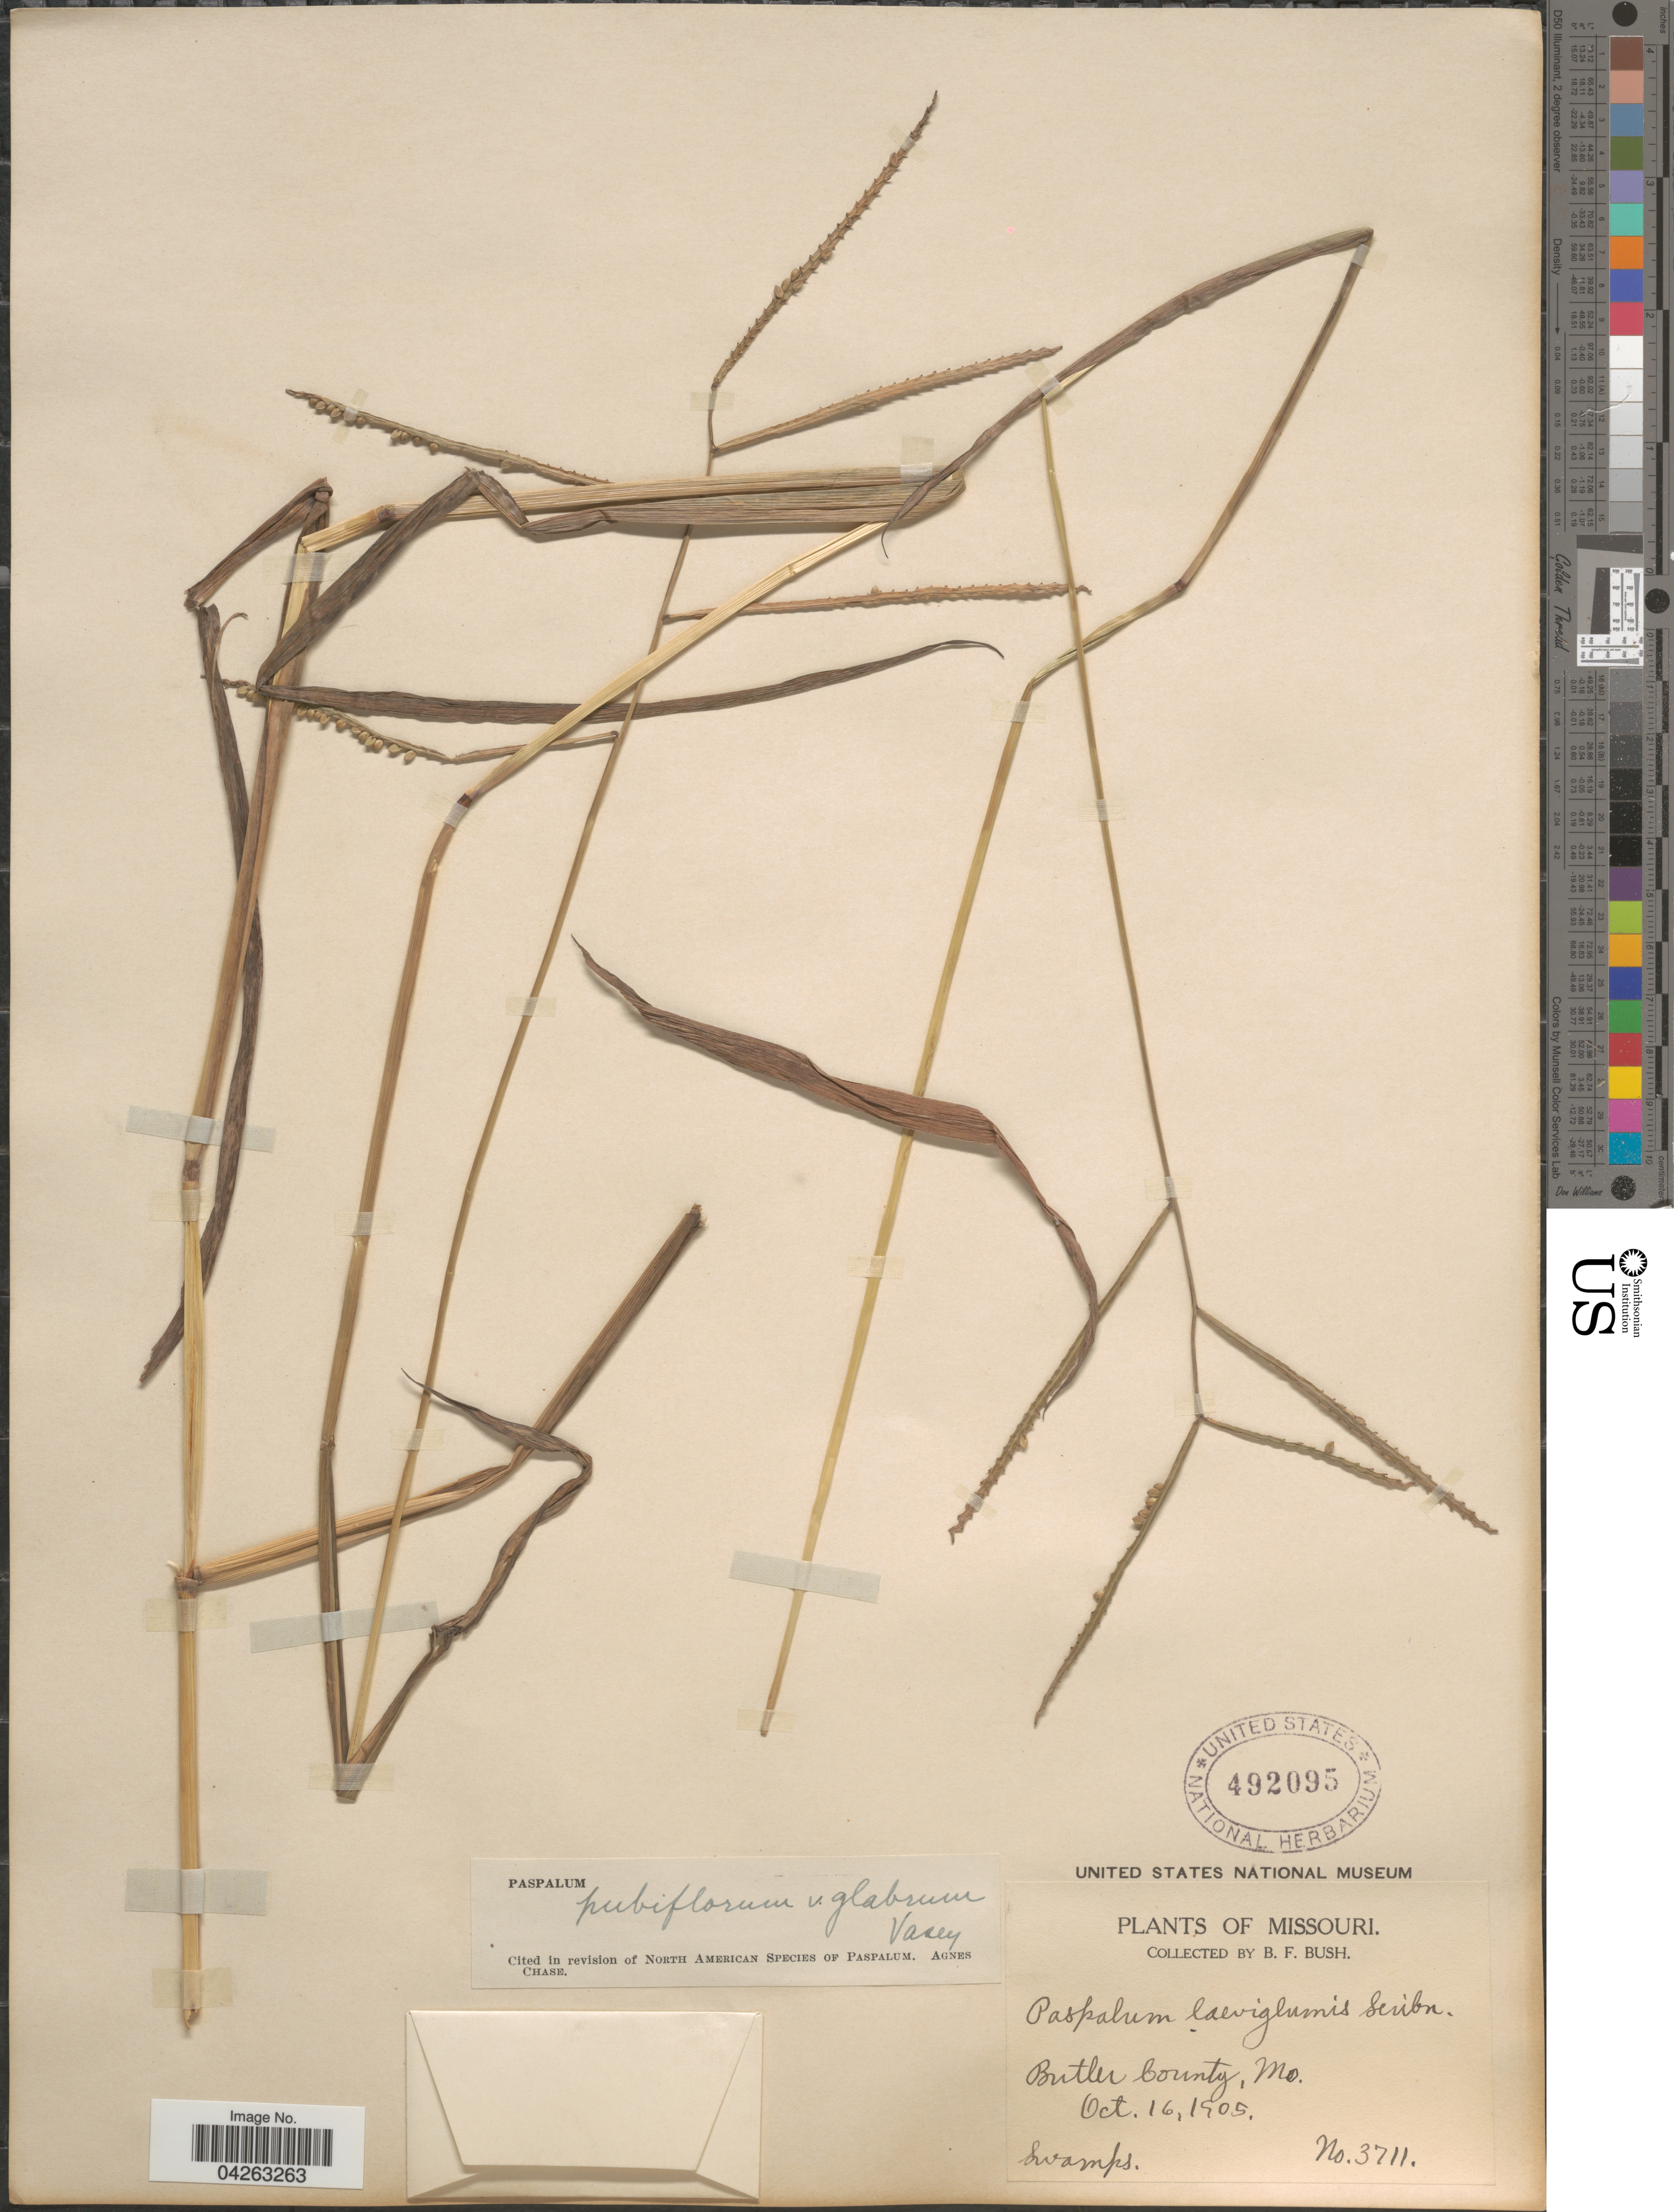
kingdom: Plantae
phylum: Tracheophyta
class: Liliopsida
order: Poales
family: Poaceae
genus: Paspalum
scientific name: Paspalum pubiflorum var. glabrum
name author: Vasey ex Scribn.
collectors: B. F. Bush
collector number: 3711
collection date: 1905-10-16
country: United States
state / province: Missouri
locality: Butler County.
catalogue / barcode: US 492095